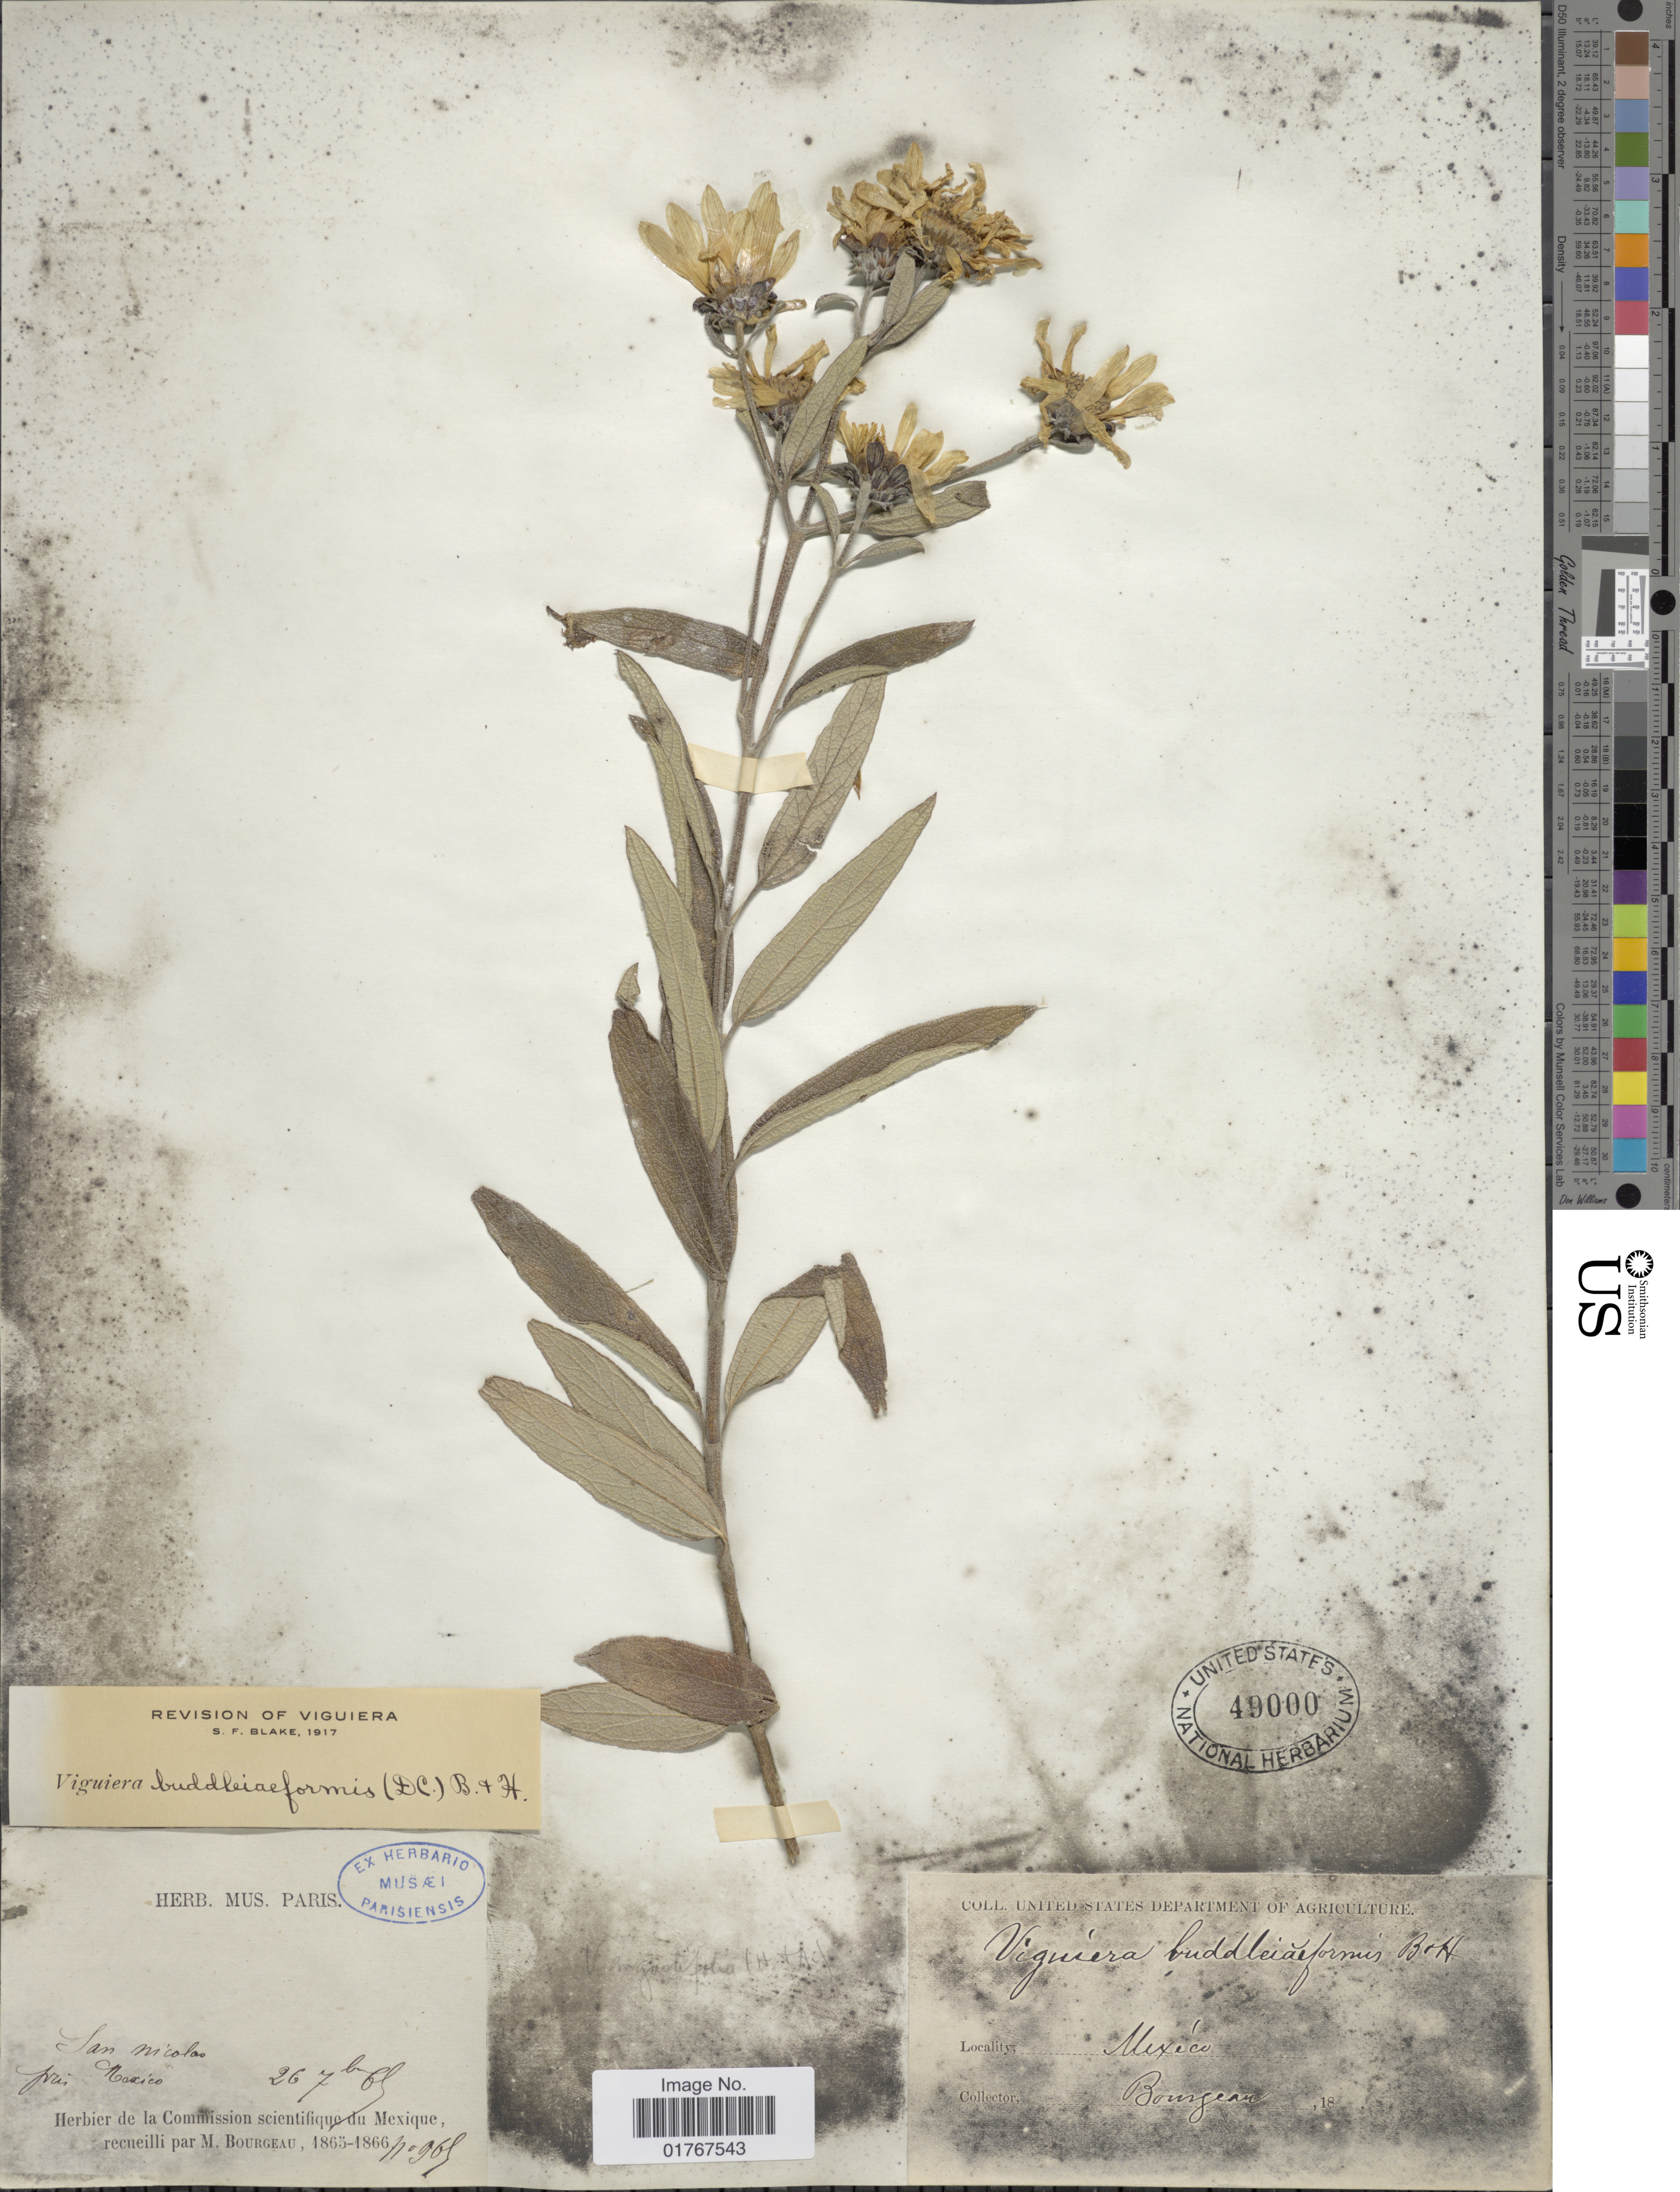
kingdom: Plantae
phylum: Tracheophyta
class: Magnoliopsida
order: Asterales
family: Asteraceae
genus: Viguiera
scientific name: Viguiera buddleiaformis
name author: (DC.) Benth. & Hook.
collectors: M. Bourgeau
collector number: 969*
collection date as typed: Transcribed d/m/y: 26/9/69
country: Mexico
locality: San Nicolas près Mexico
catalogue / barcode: US 49000